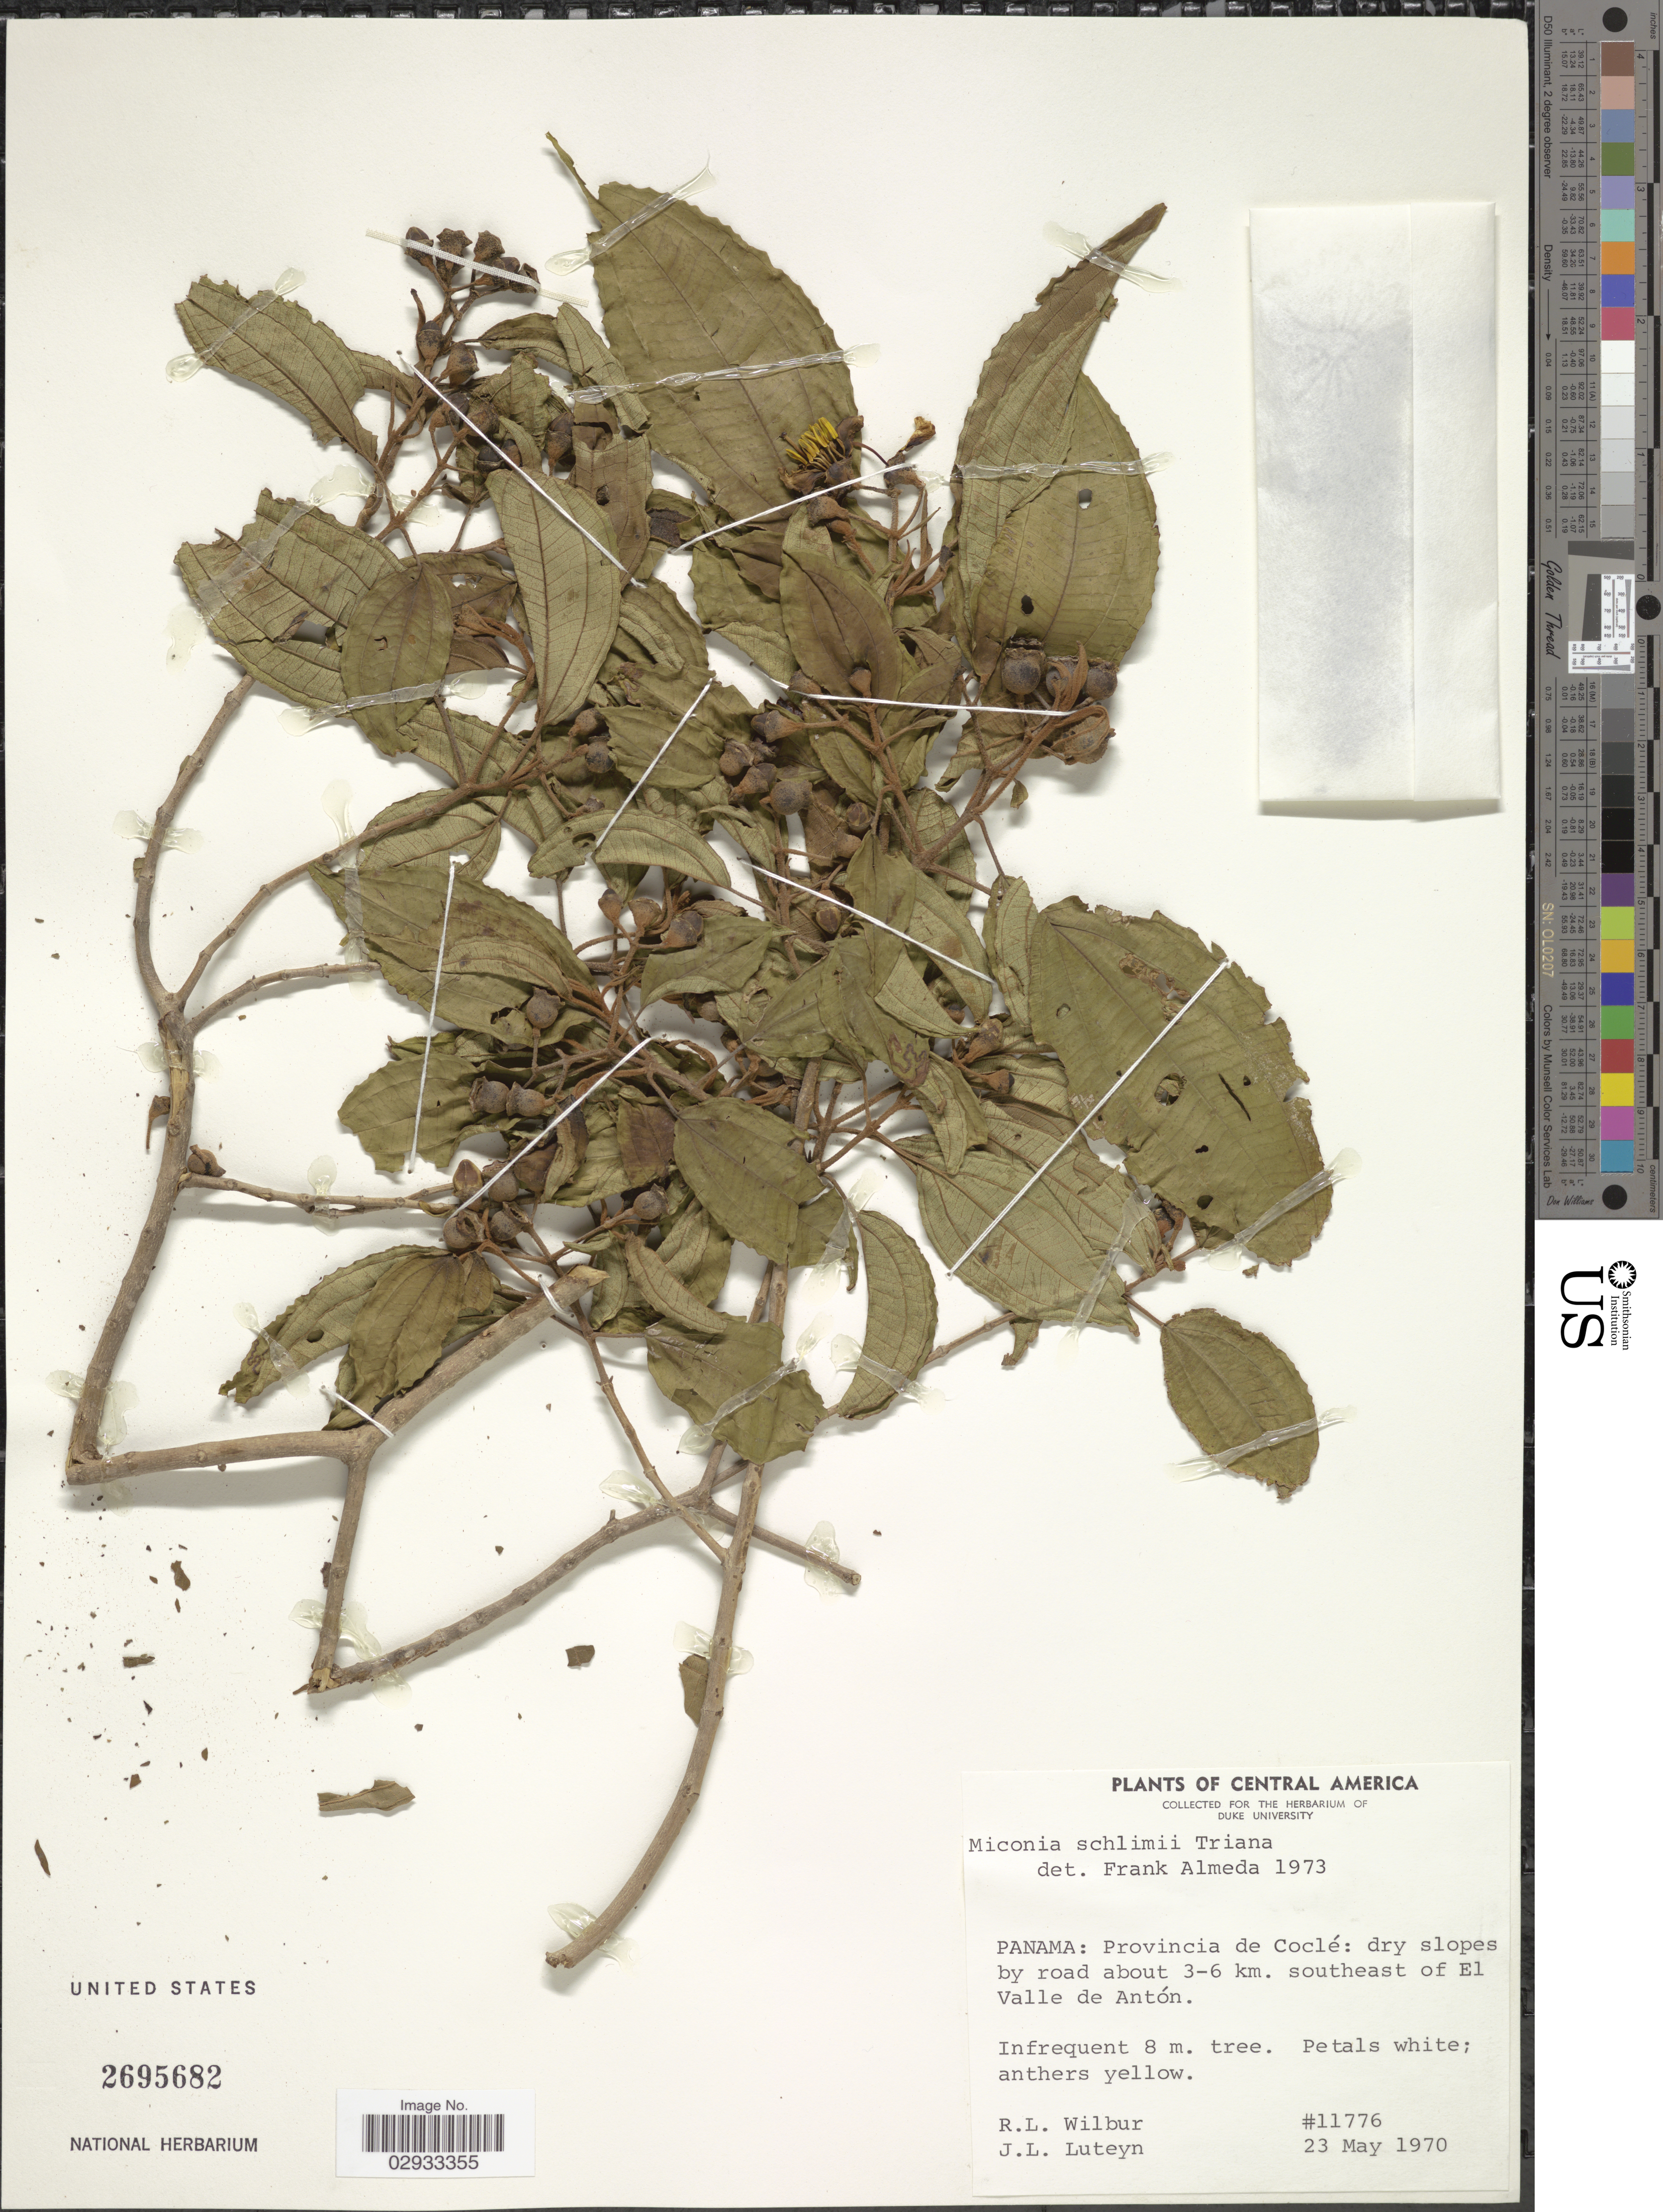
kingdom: Plantae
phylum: Tracheophyta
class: Magnoliopsida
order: Myrtales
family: Melastomataceae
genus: Miconia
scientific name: Miconia schlimii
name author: Triana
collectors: R. L. Wilbur & J. Luteyn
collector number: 11776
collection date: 1970-05-23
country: Panama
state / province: Coclé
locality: Dry slopes by road about 3-6 km. southeast of El Valle de Antón.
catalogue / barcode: US 2695682